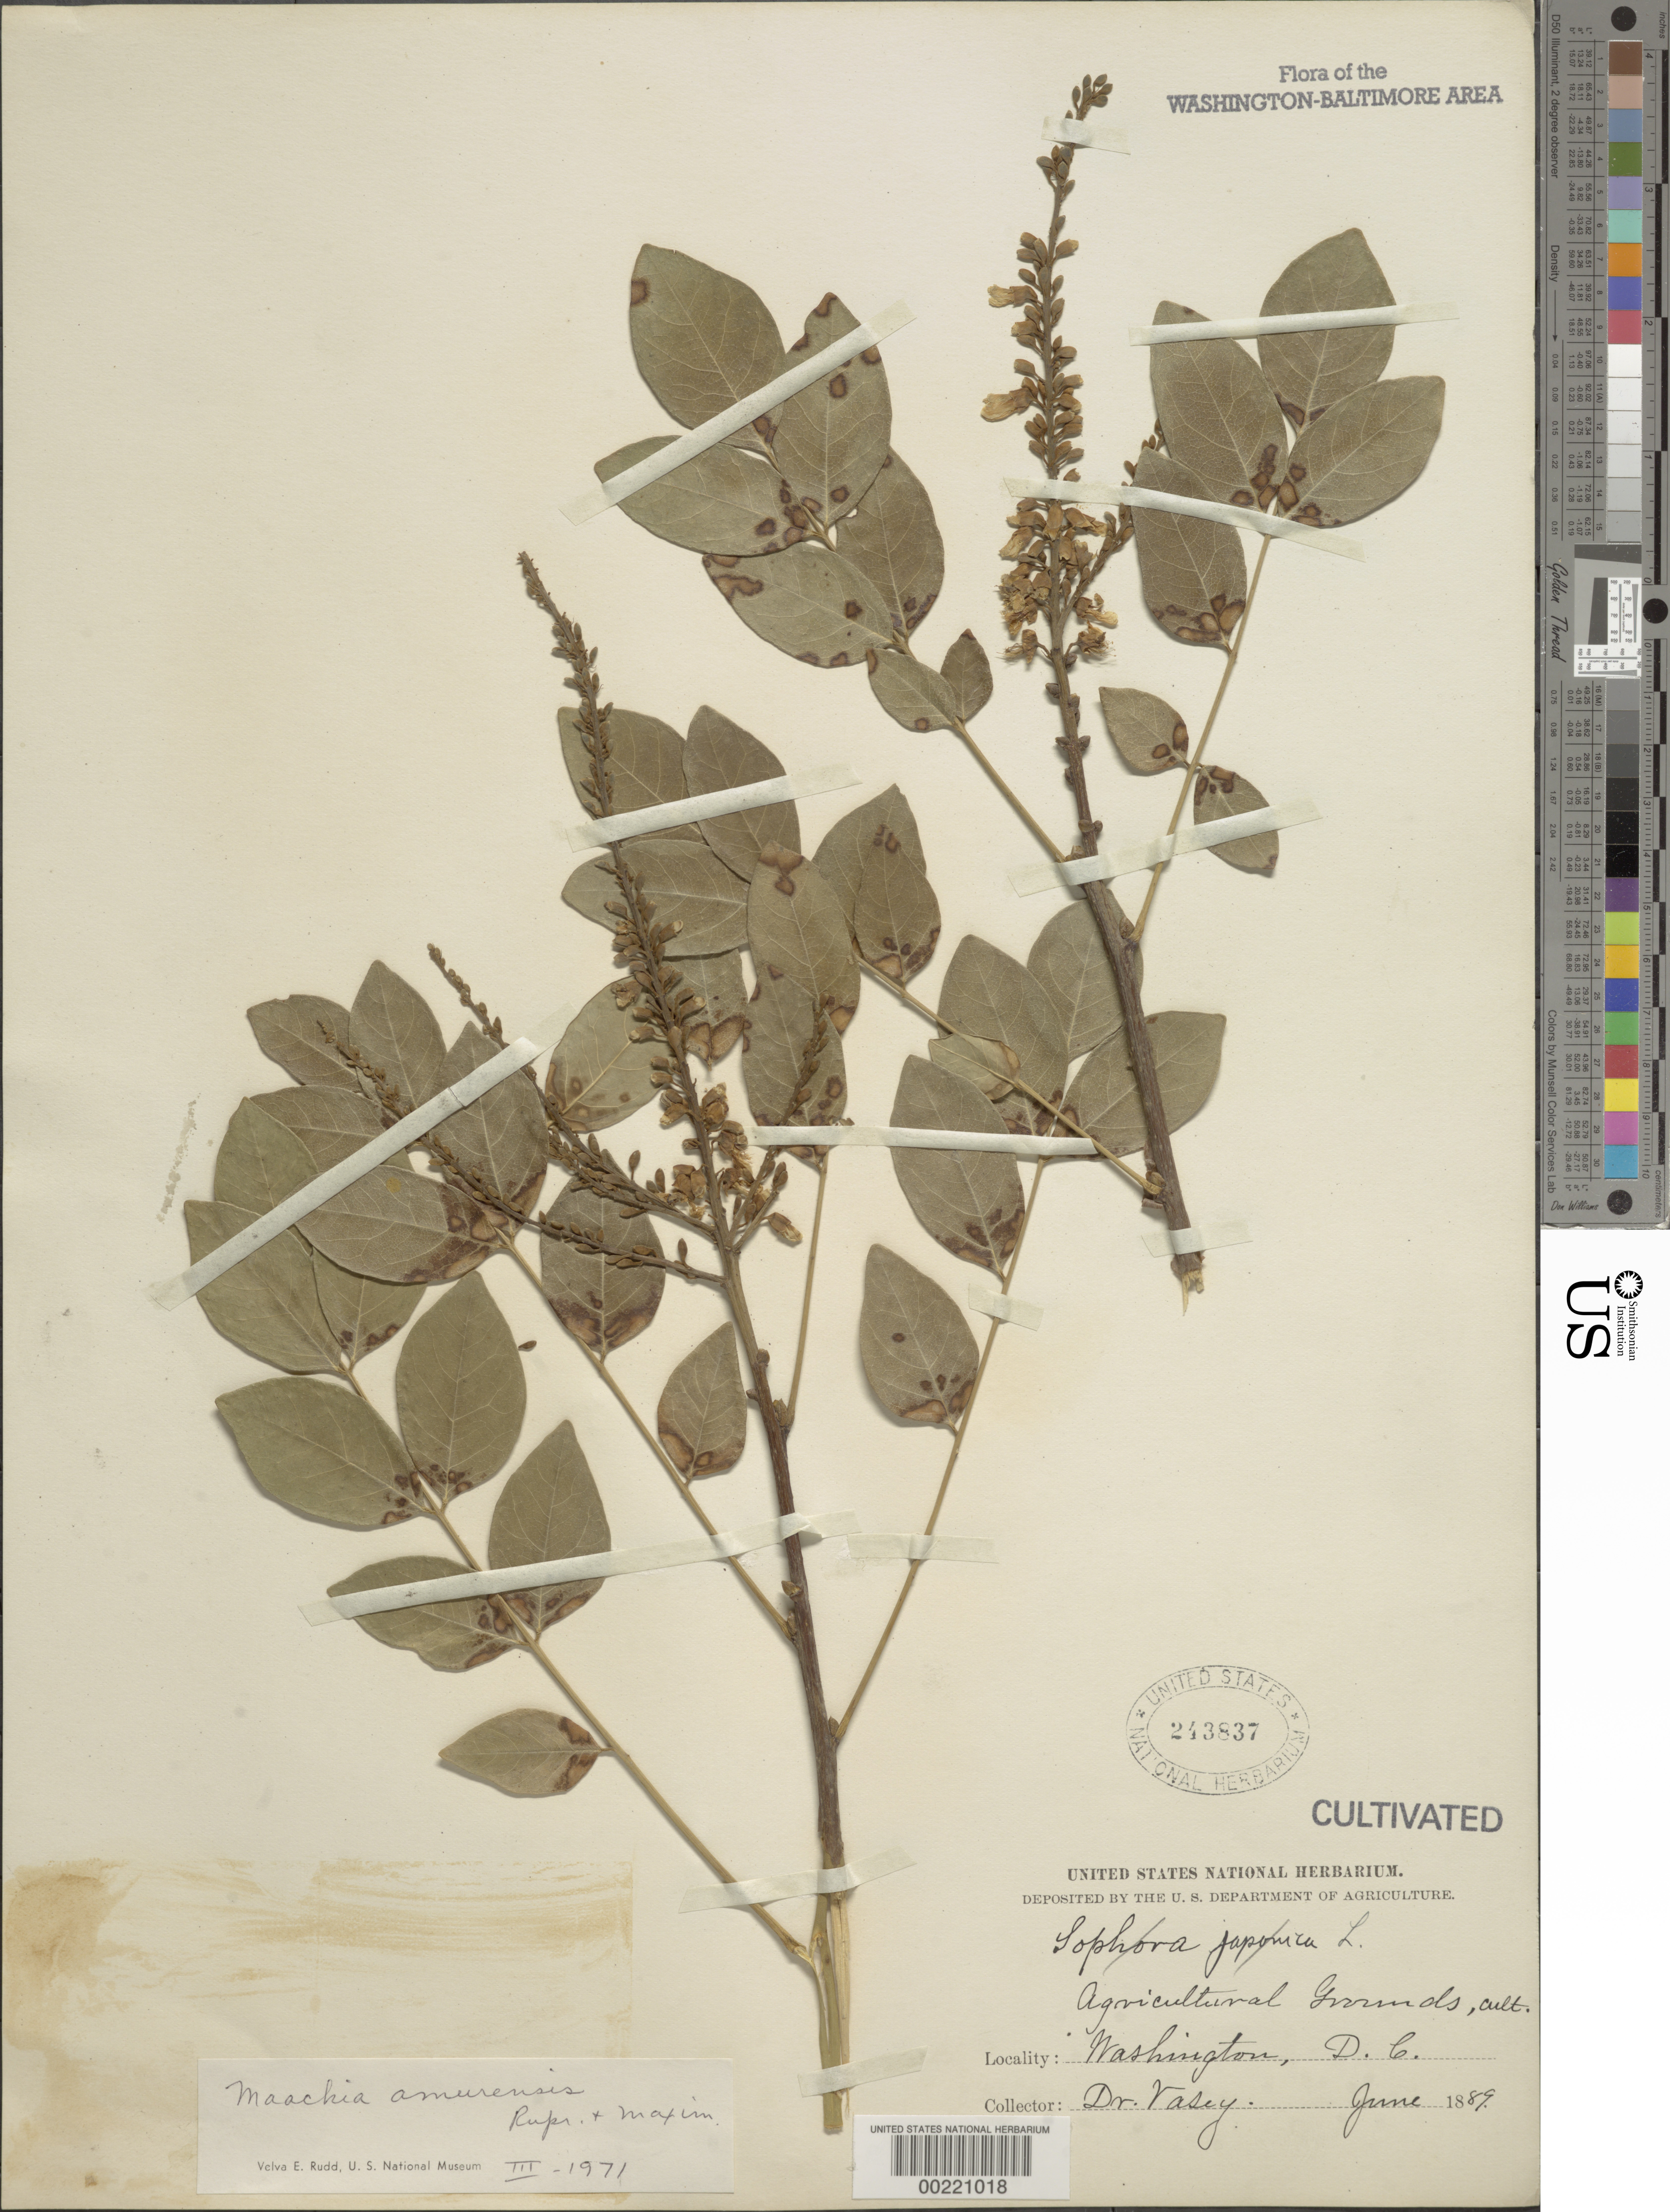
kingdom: Plantae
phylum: Tracheophyta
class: Magnoliopsida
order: Fabales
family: Fabaceae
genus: Maackia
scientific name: Maackia amurensis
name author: Rupr.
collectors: G. R. Vasey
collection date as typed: Jun 1889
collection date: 1889-06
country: United States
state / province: District of Columbia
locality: Department of Agriculture grounds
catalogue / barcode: US 243837